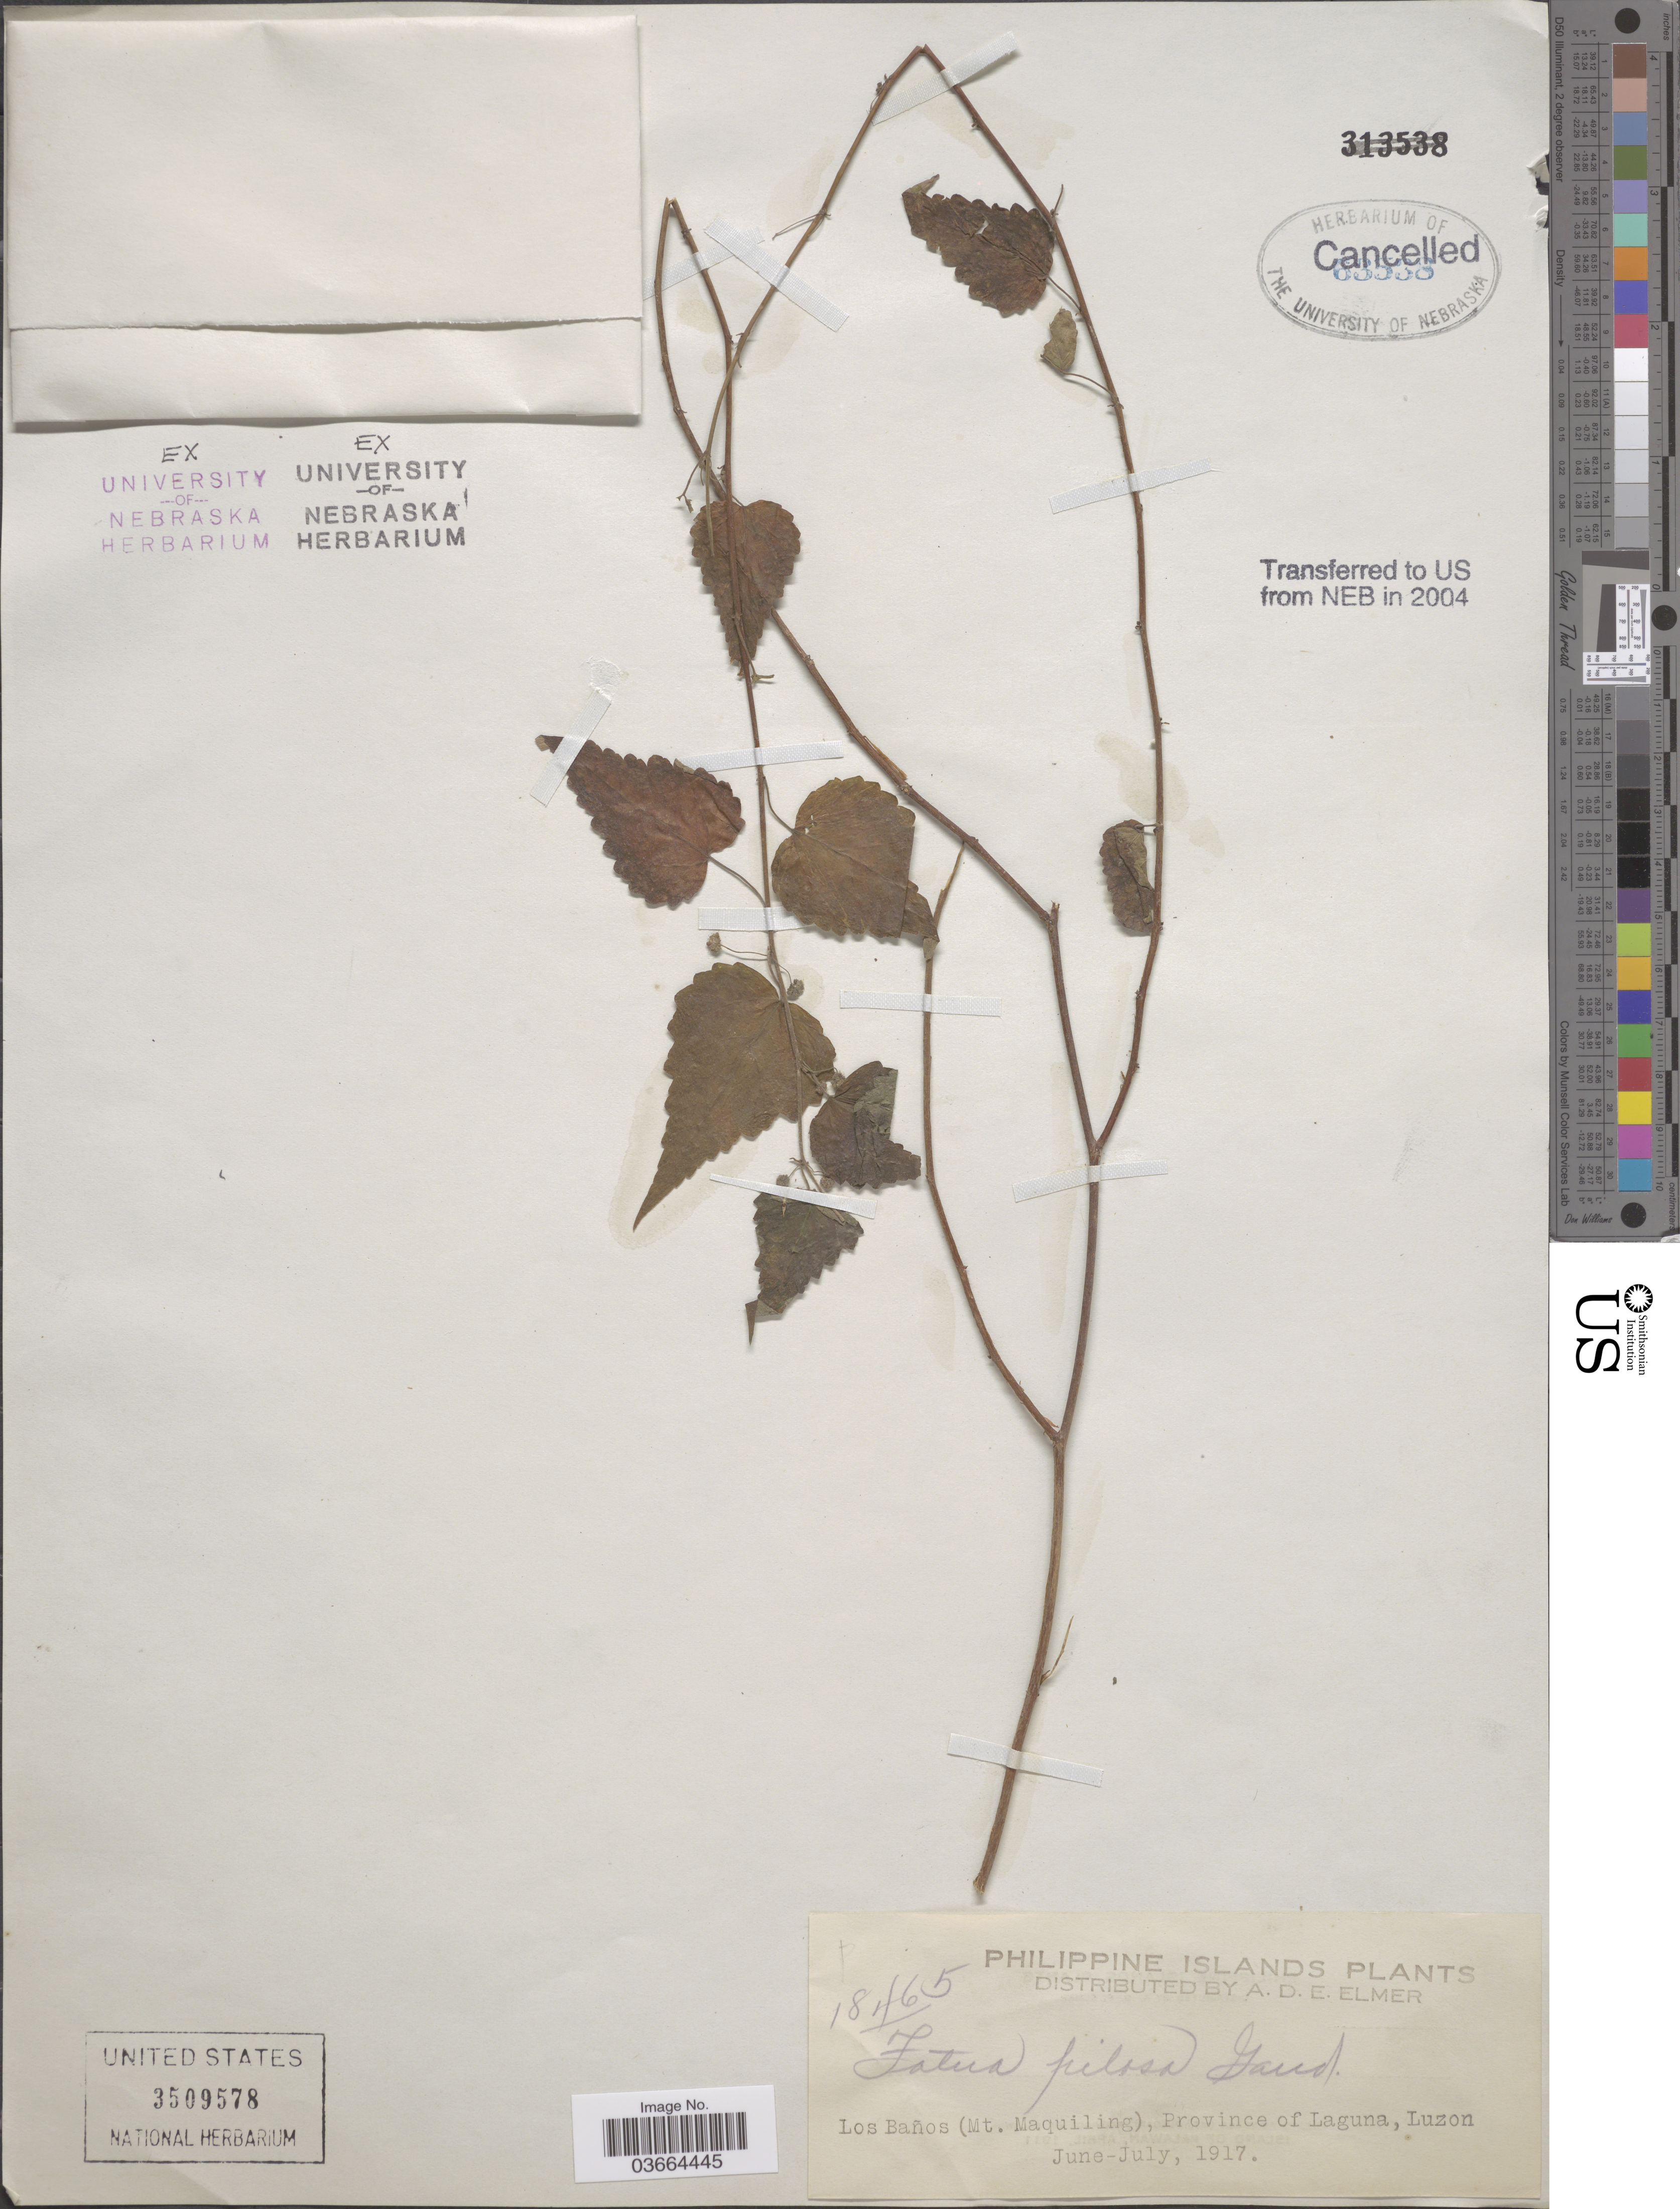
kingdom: Plantae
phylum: Tracheophyta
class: Magnoliopsida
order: Rosales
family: Moraceae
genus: Fatoua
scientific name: Fatoua pilosa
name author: Gaudich.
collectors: A. D. E. Elmer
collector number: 18465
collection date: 1917-06/1917-07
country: Philippines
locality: Los Baños (Mt. Maquiling), Province of Laguna, Luzon.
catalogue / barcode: US 3509578